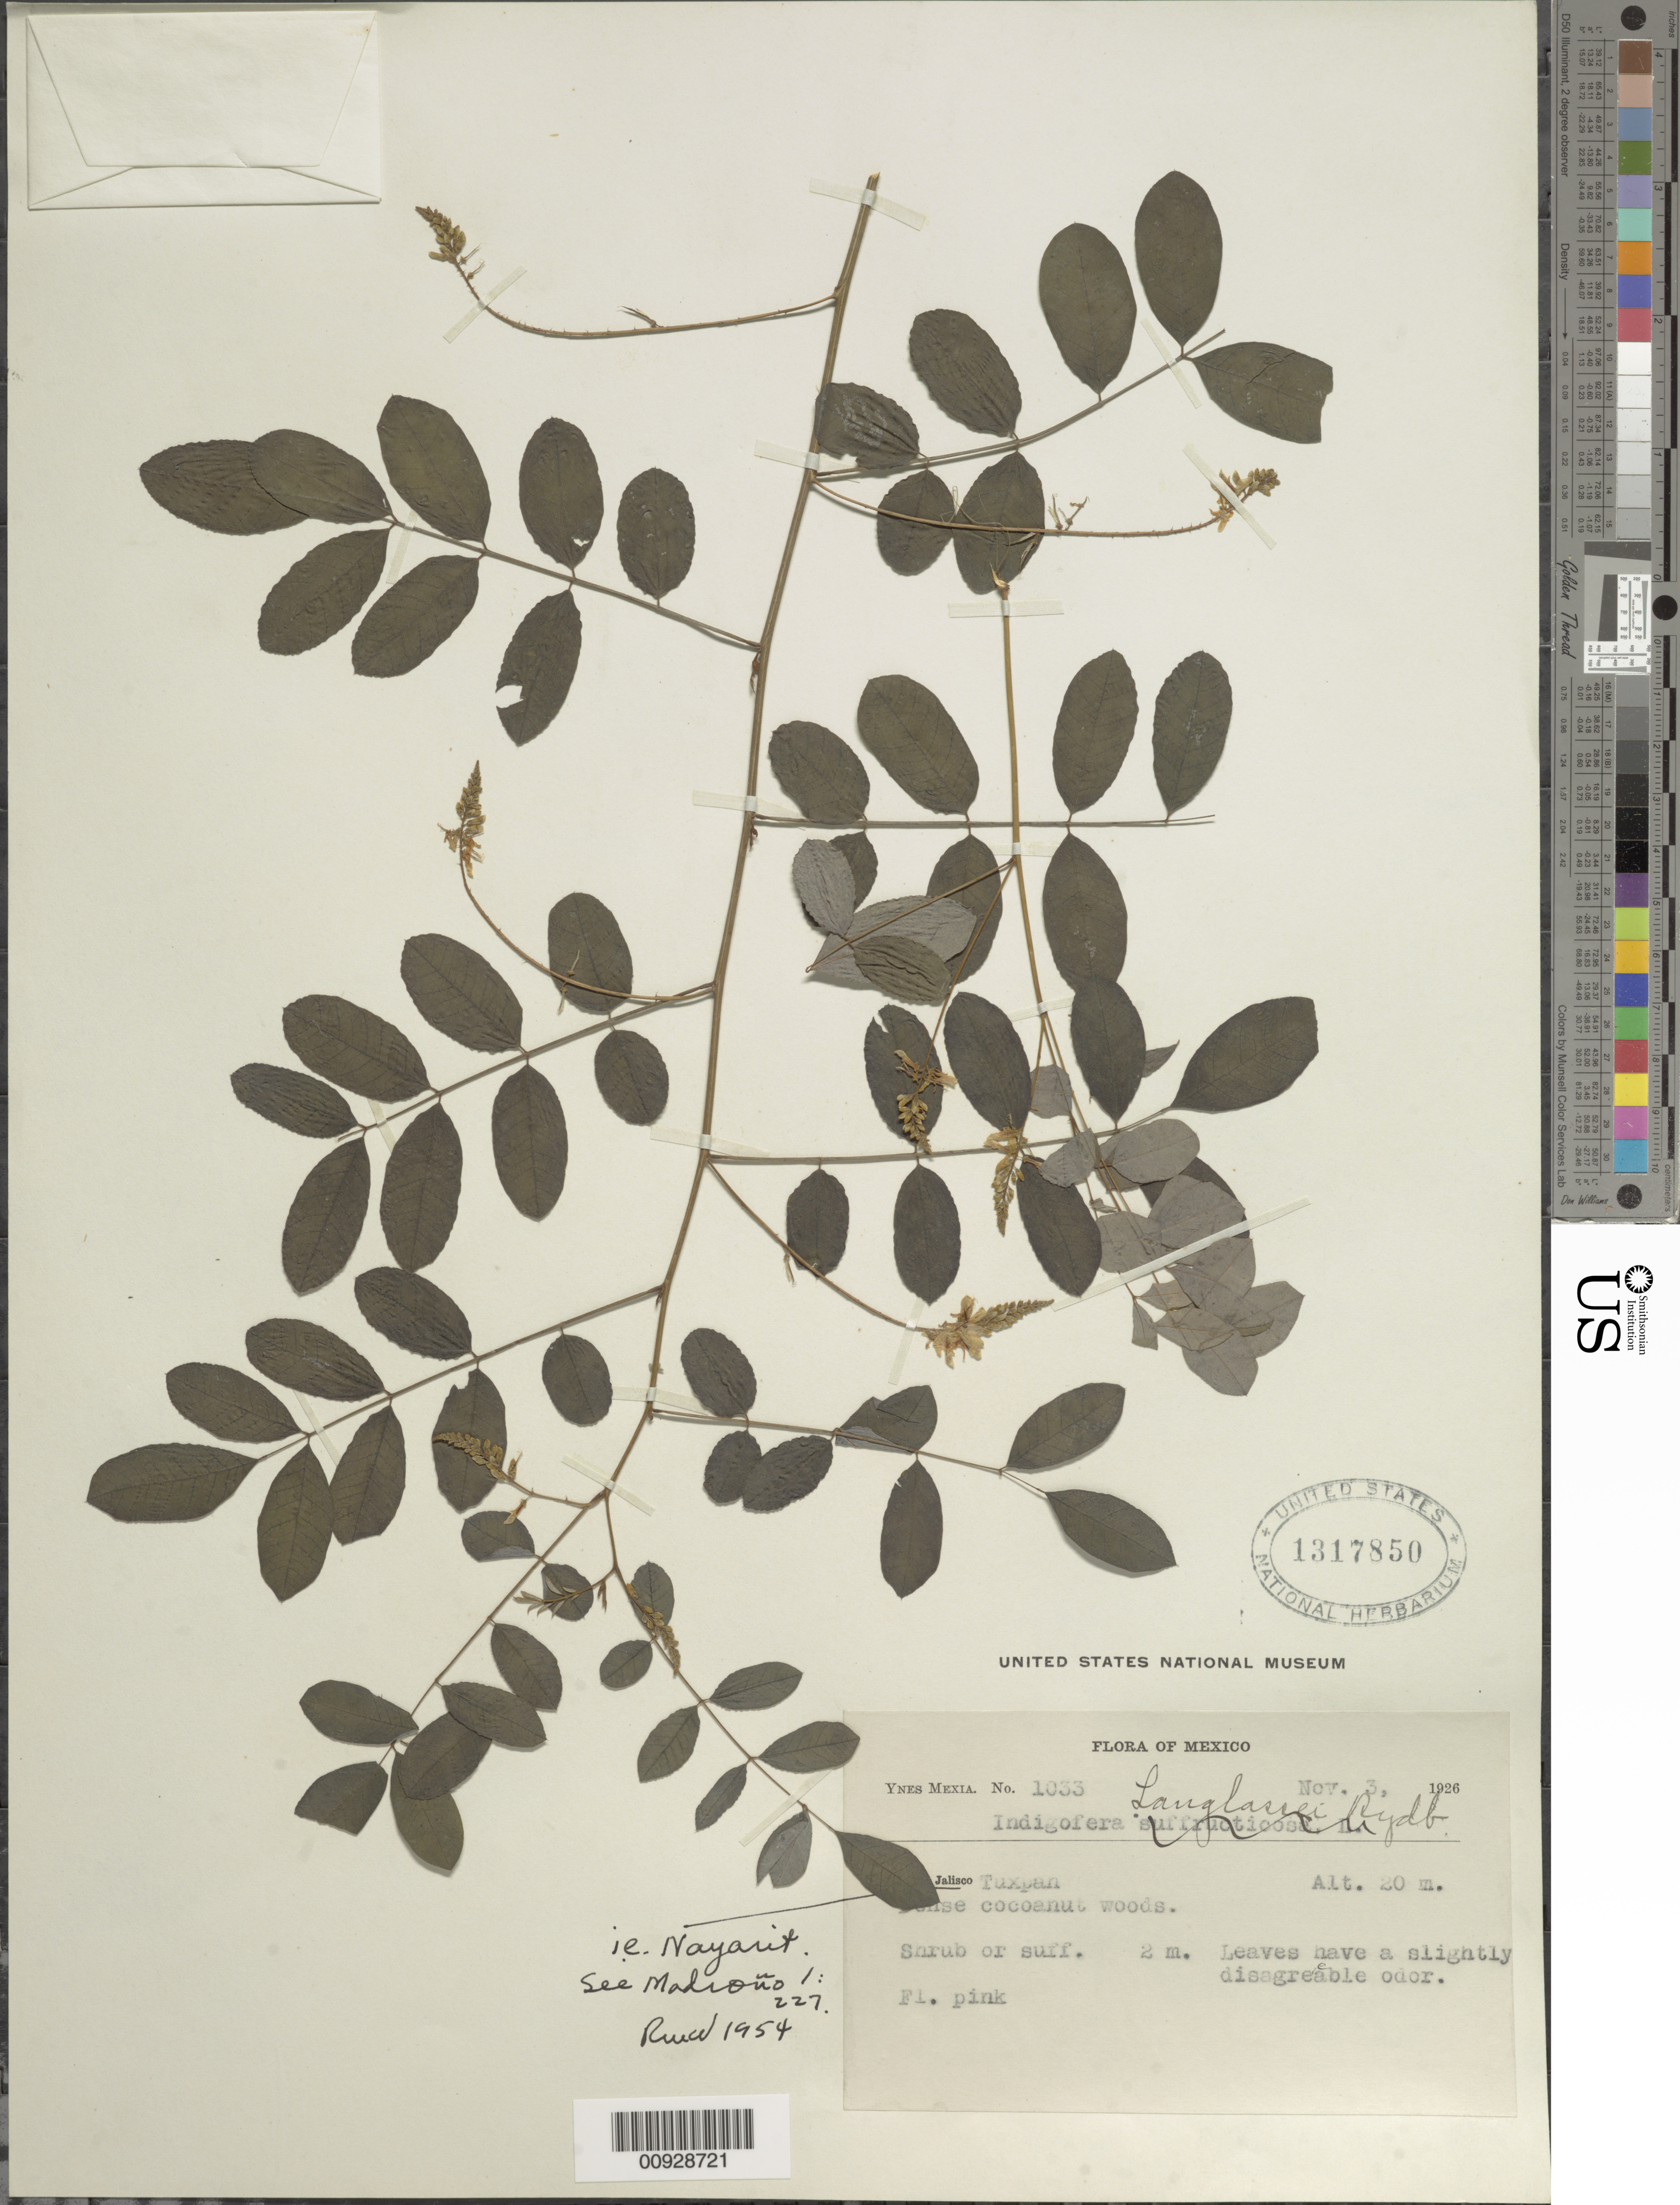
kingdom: Plantae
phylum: Tracheophyta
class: Magnoliopsida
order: Fabales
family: Fabaceae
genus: Indigofera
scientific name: Indigofera langlassei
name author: Rydb.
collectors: Y. Mexia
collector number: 1033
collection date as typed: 03 Nov 1926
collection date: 1926-11-03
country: Mexico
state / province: Jalisco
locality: Tuxpan.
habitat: Dense cocoanut woods.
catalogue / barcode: US 1317850